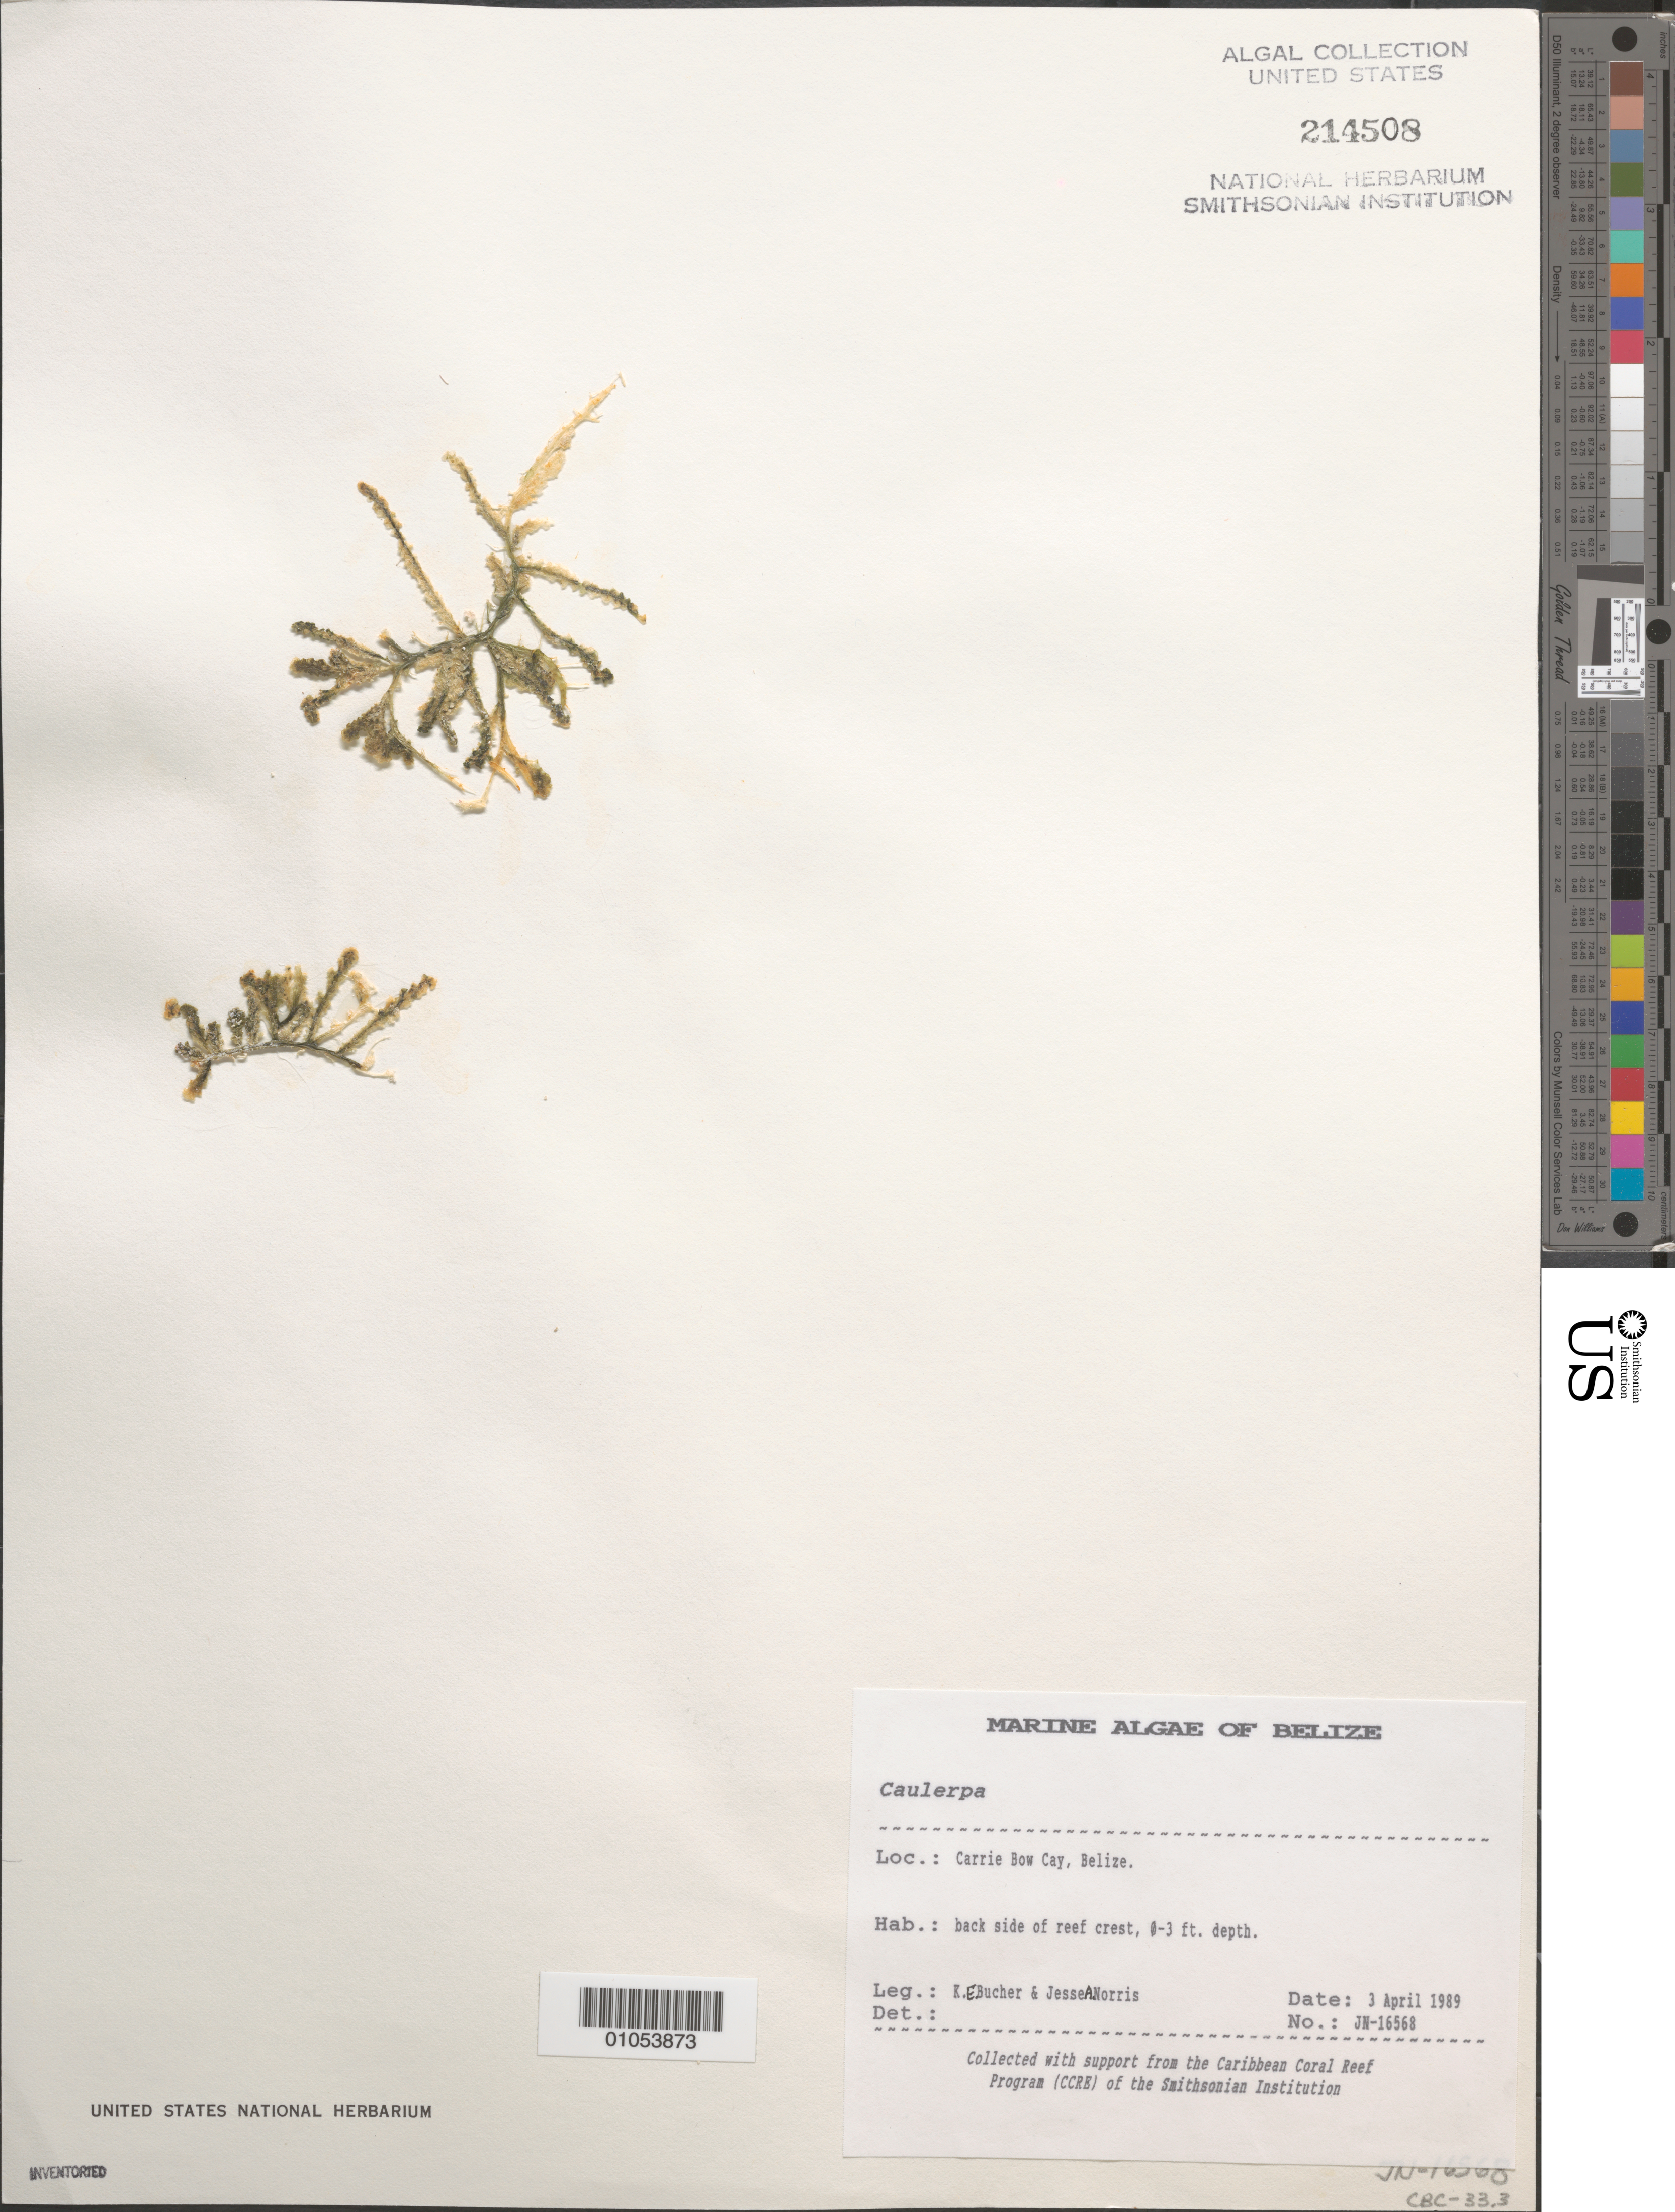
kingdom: Plantae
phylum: Chlorophyta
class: Ulvophyceae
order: Bryopsidales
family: Caulerpaceae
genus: Caulerpa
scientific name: Caulerpa racemosa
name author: (Forssk.) J. Agardh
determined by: Norris, James N.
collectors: K. E. Bucher & J. A. Norris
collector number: JN-16568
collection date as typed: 03 Apr 1989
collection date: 1989-04-03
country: Belize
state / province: Stann Creek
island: Carrie Bow Cay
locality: Back side of reef crest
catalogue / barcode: US 214508